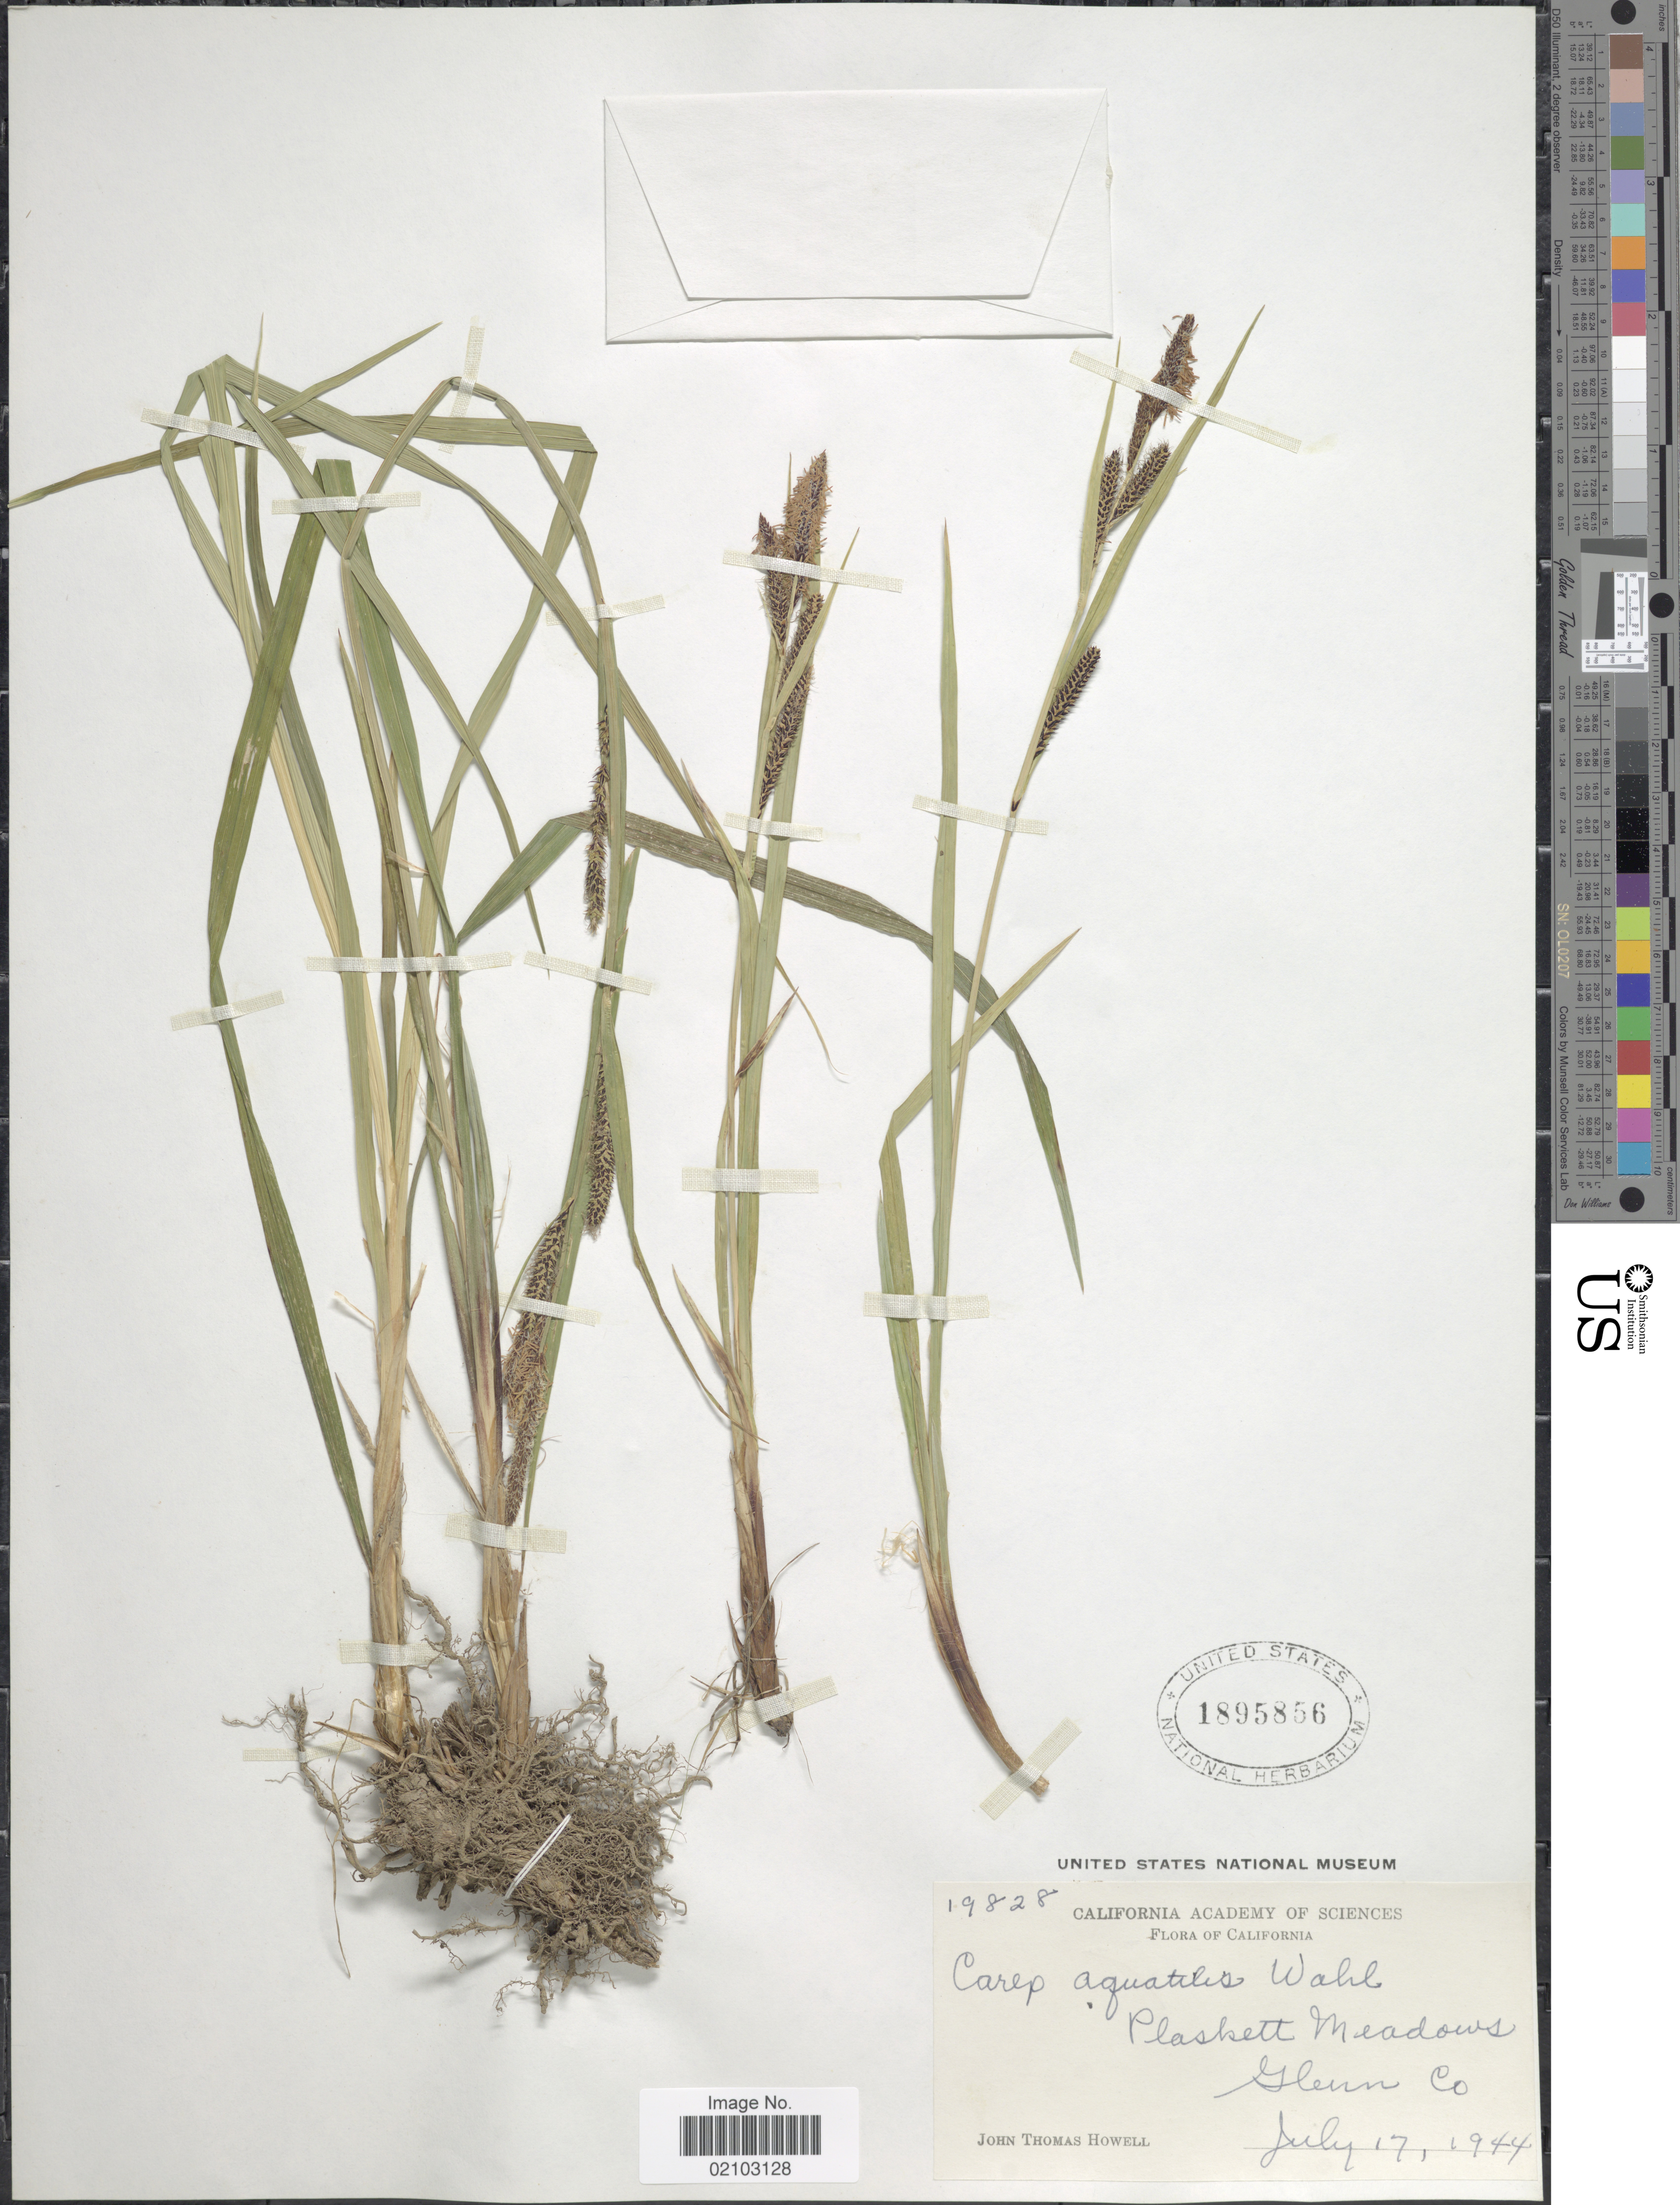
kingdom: Plantae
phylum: Tracheophyta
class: Liliopsida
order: Poales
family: Cyperaceae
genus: Carex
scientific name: Carex aquatilis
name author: Wahlenb.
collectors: J. T. Howell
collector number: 19828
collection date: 1944-07-17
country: United States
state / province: California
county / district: Glenn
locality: Plaskett Meadows, Glenn Co.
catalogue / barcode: US 1895856